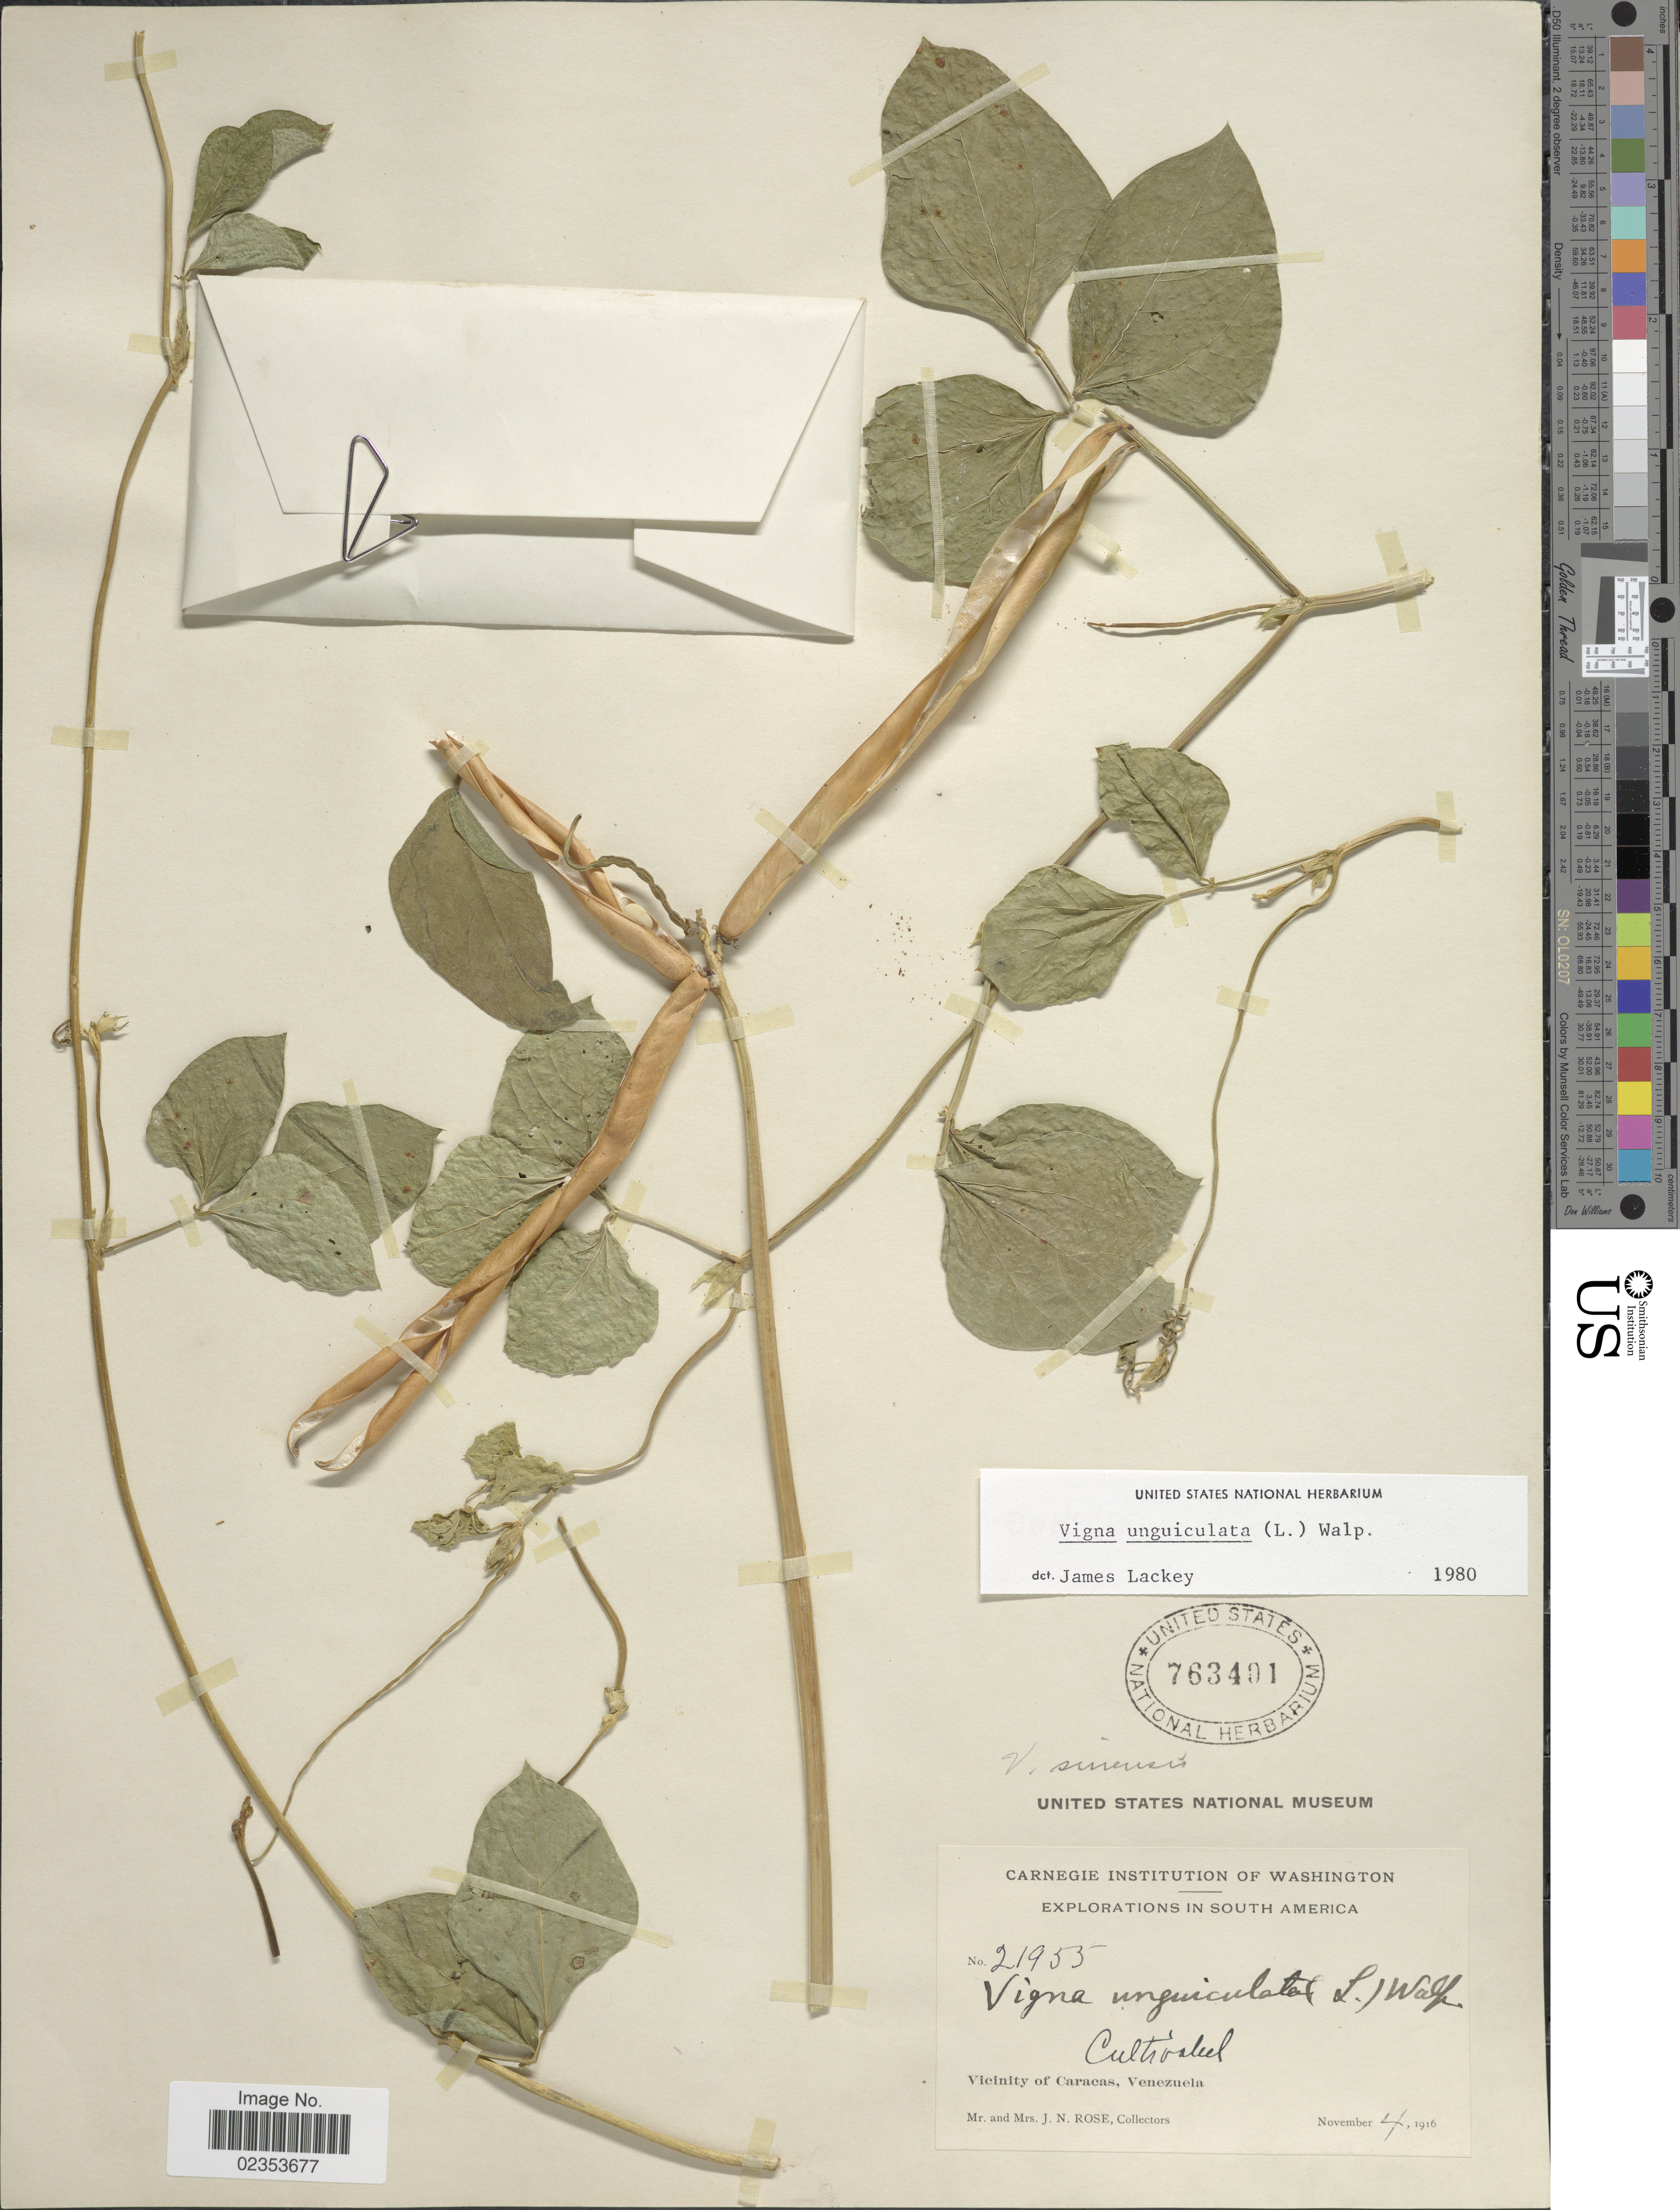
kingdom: Plantae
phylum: Tracheophyta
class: Magnoliopsida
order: Fabales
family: Fabaceae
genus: Vigna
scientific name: Vigna unguiculata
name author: (L.) Walp.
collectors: J. N. Rose & L. B. Rose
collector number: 21955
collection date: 1916-11-04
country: Venezuela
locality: Vicinity of Caracas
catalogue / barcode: US 763401